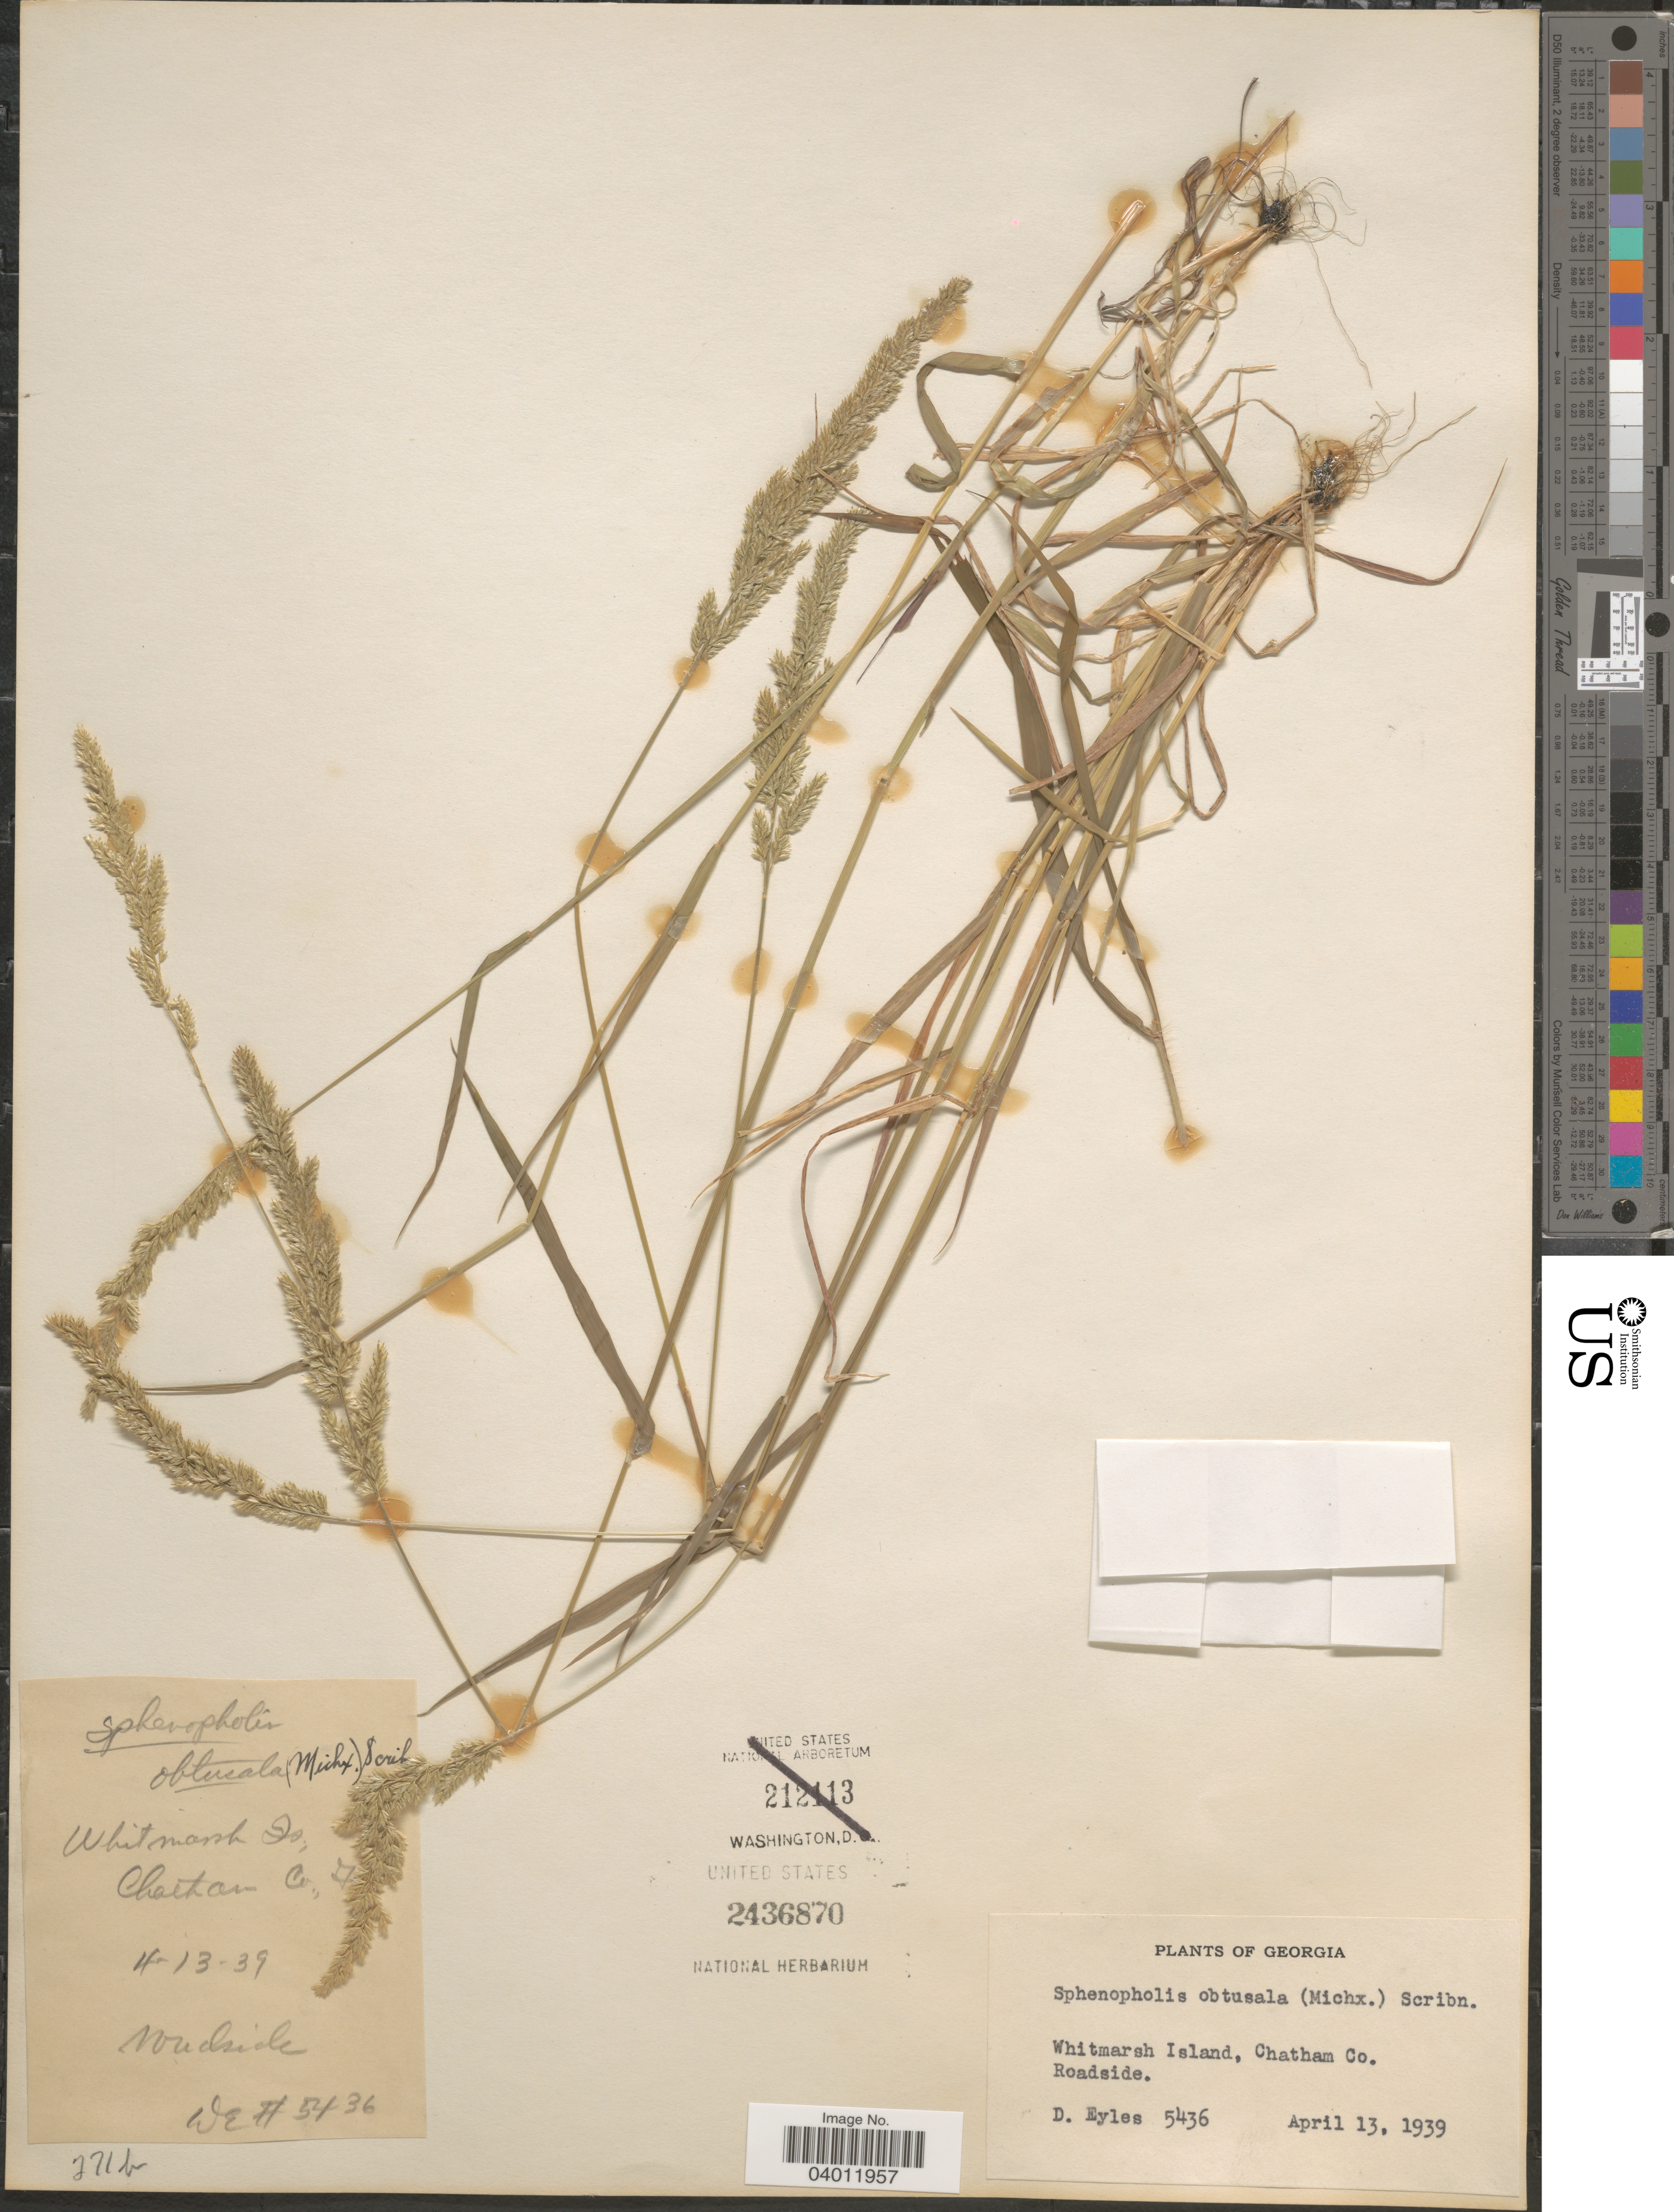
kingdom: Plantae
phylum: Tracheophyta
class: Liliopsida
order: Poales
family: Poaceae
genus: Sphenopholis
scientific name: Sphenopholis obtusata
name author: (Michx.) Scribn.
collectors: D. Eyles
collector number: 5436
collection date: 1939-04-13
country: United States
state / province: Georgia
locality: Whitmarsh Island, Chatham Co. Roadside.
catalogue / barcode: US 2436870